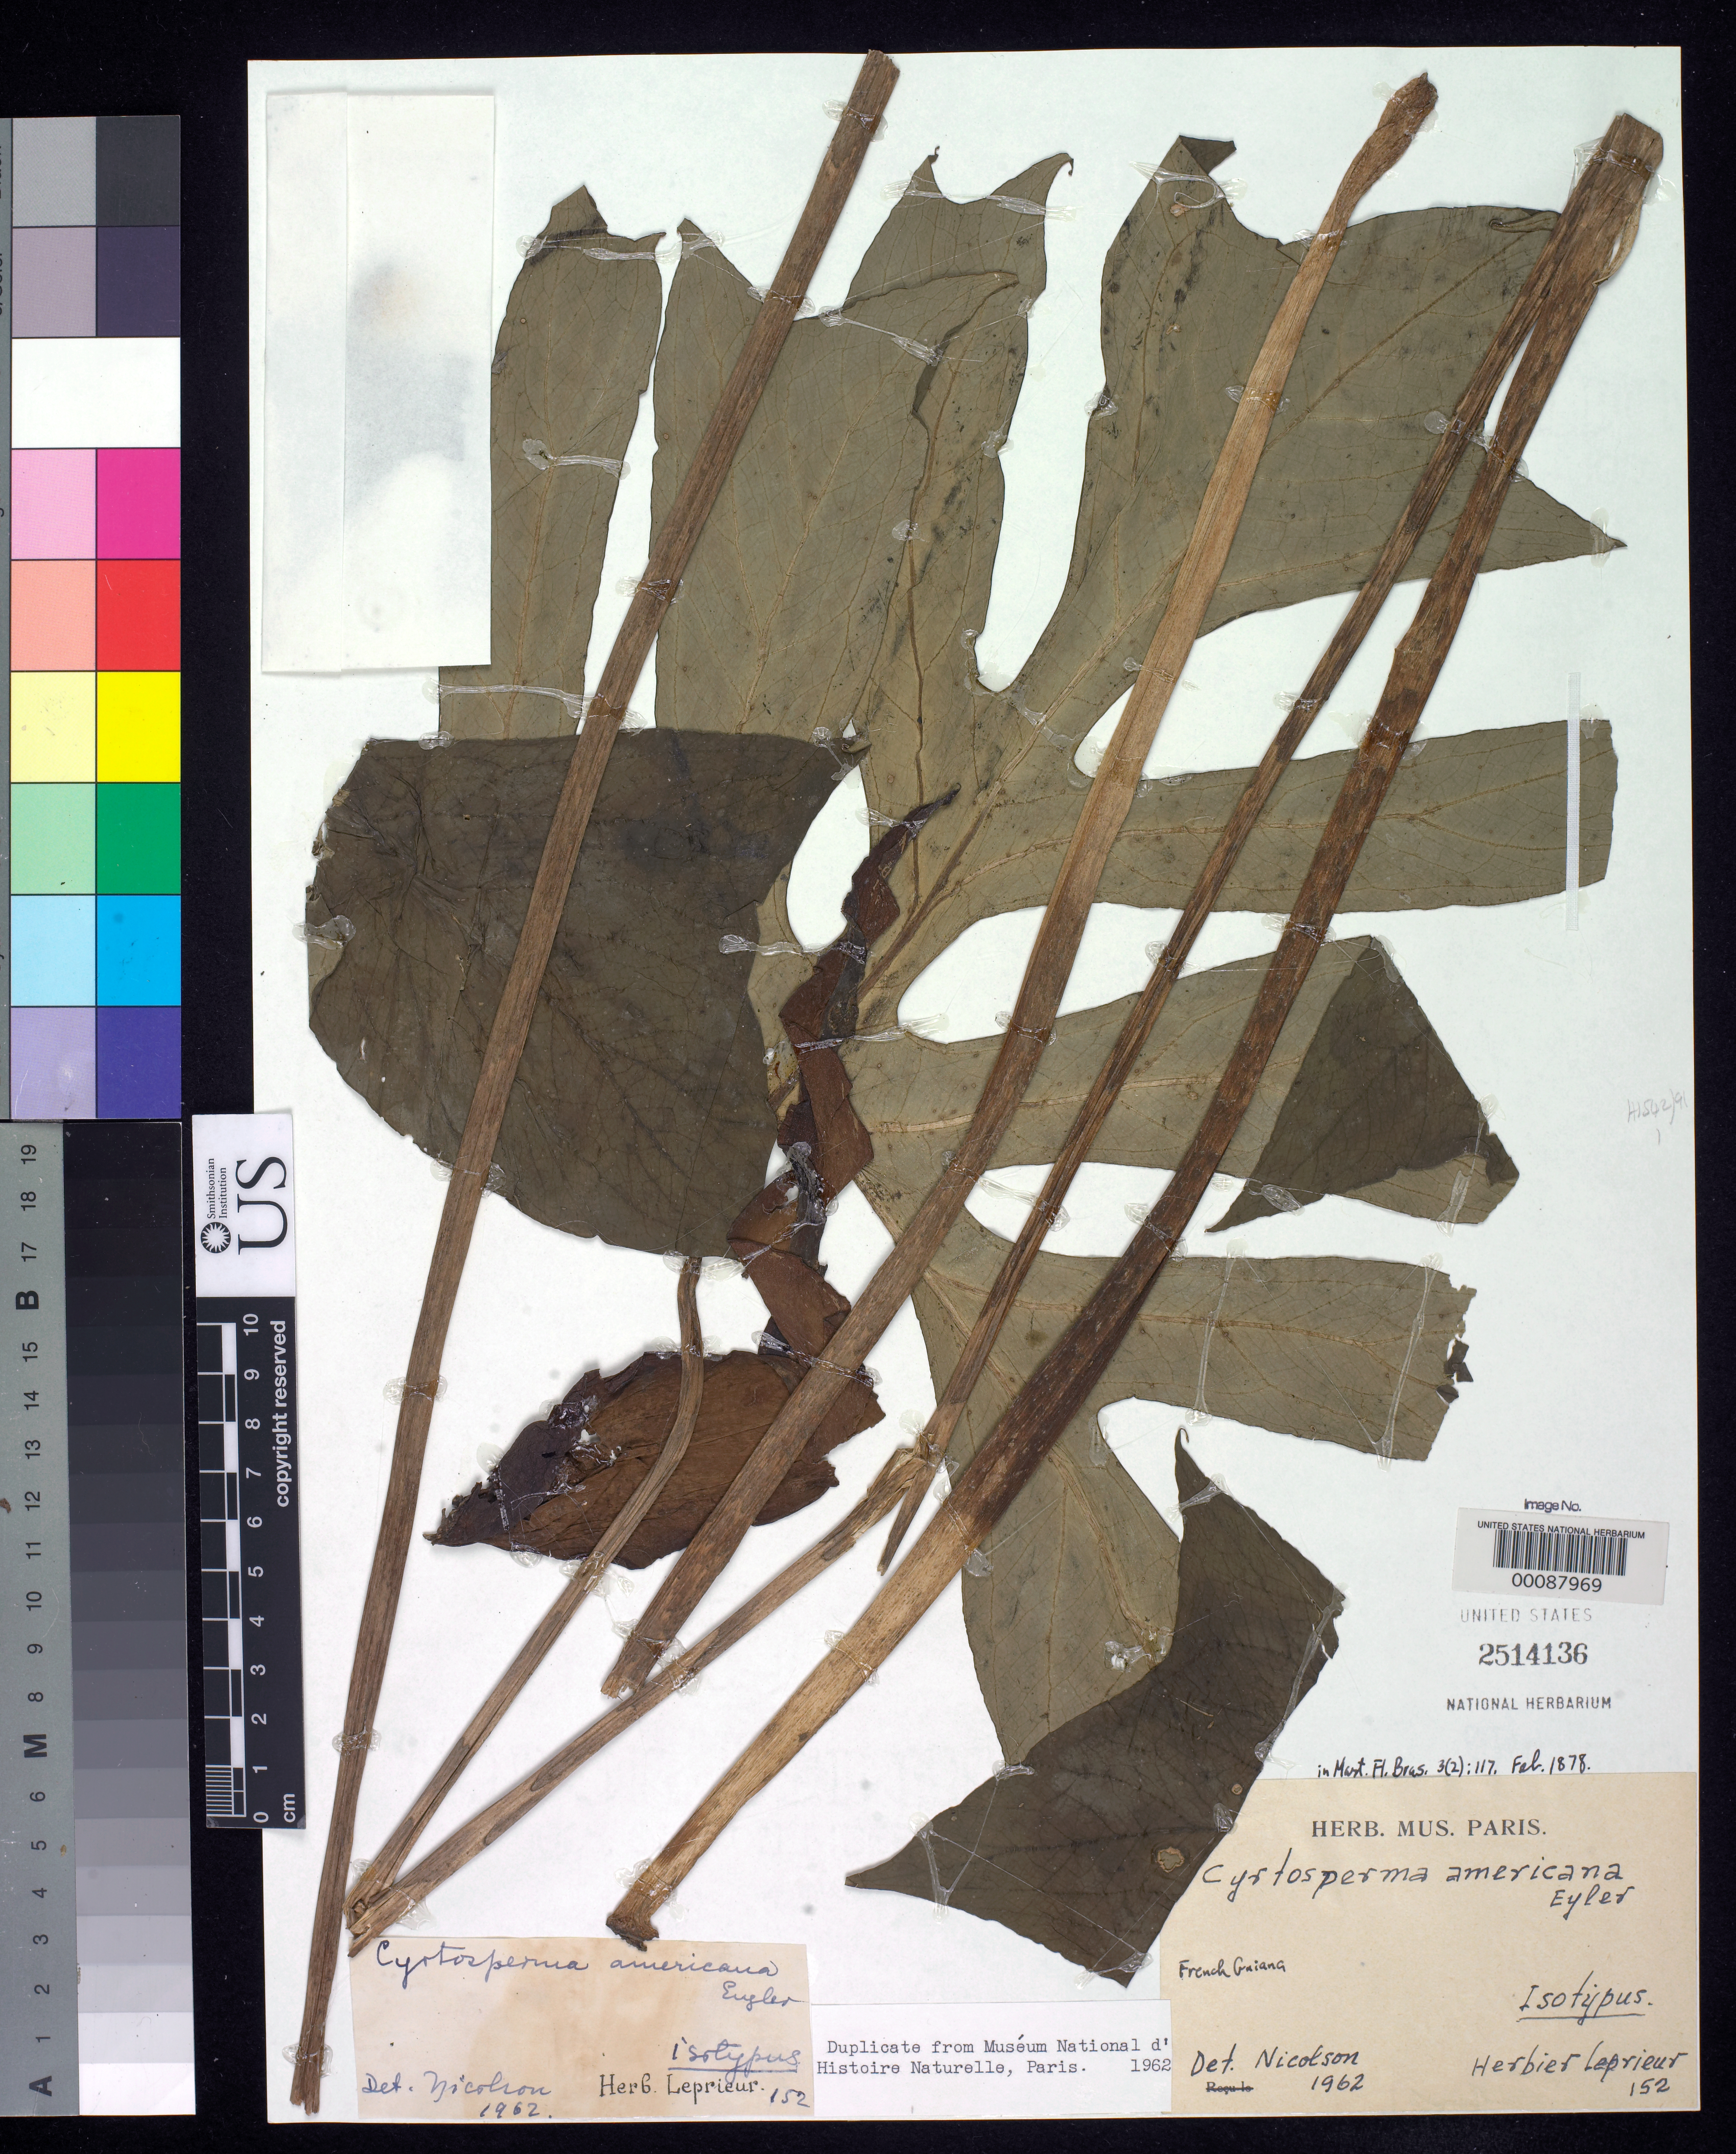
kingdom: Plantae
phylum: Tracheophyta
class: Liliopsida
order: Alismatales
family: Araceae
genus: Cyrtosperma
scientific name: Cyrtosperma americana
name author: Engl. in Mart.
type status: Isotype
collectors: F. M. R. Leprieur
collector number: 152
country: French Guiana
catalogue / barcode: US 2514136